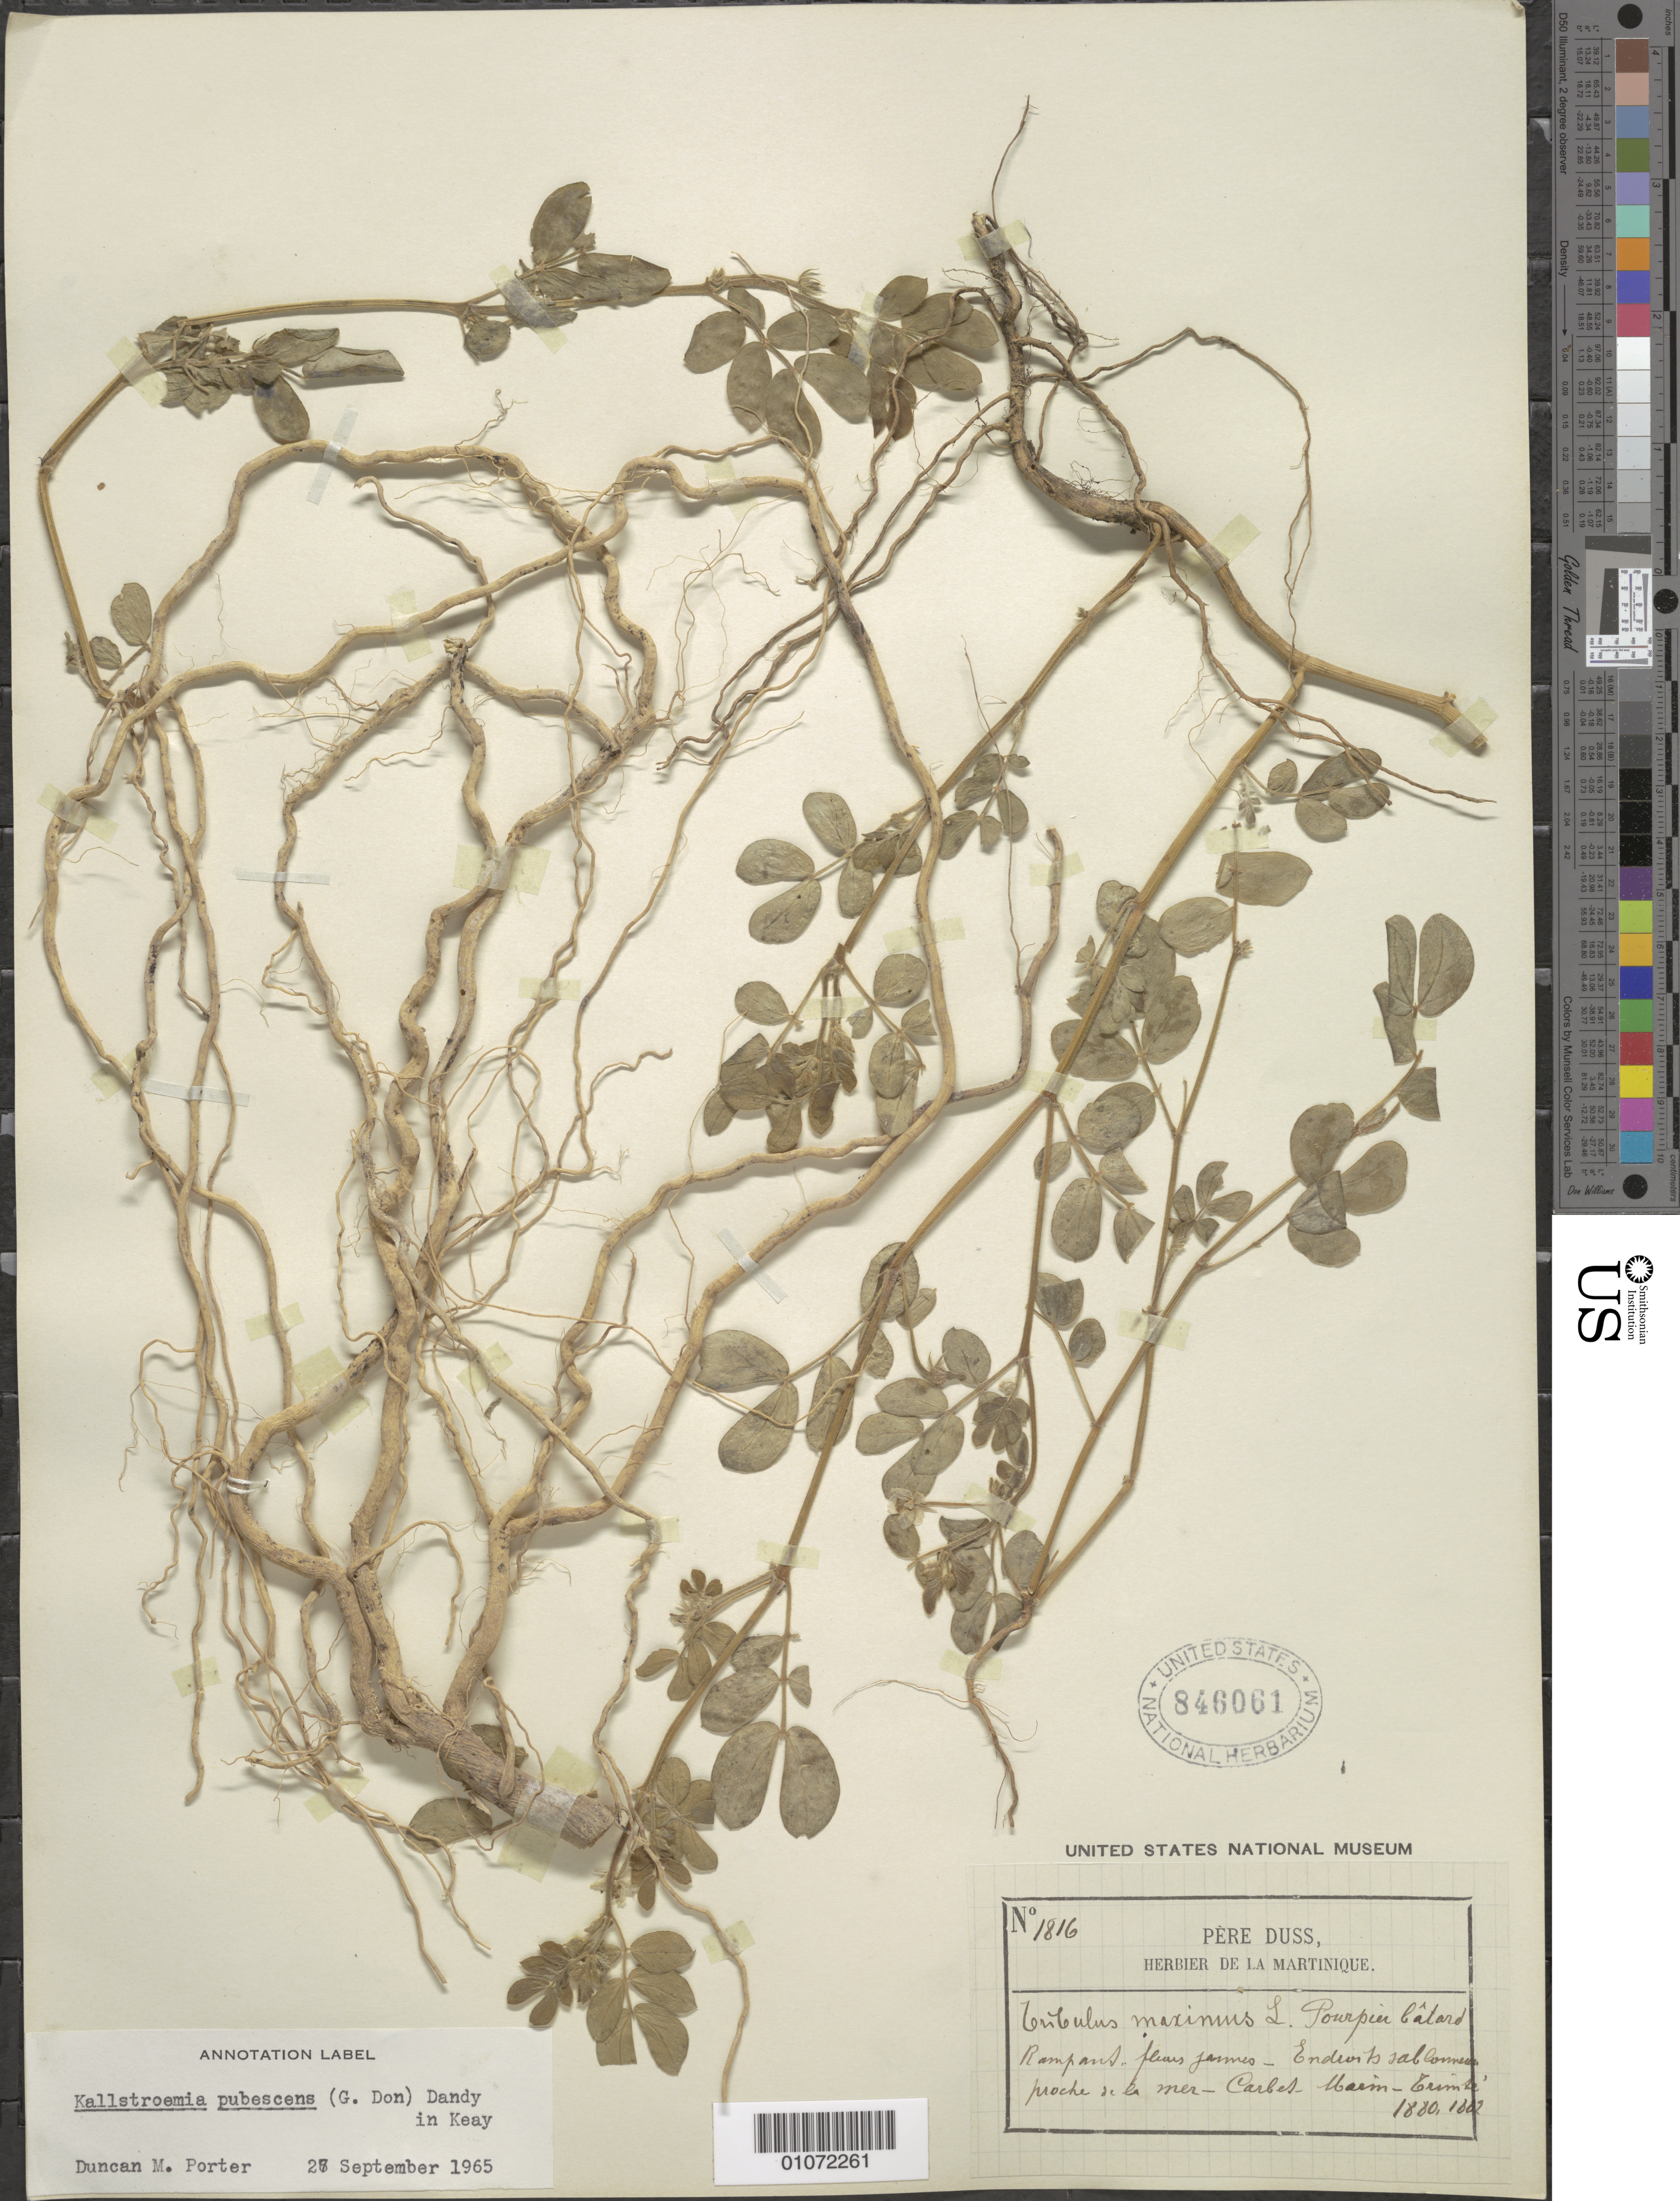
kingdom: Plantae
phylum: Tracheophyta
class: Magnoliopsida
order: Zygophyllales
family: Zygophyllaceae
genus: Kallstroemia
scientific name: Kallstroemia pubescens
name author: (G. Don) Dandy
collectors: Père Duss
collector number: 1816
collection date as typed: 1880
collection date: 1880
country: Martinique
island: Martinique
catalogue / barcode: US 846061